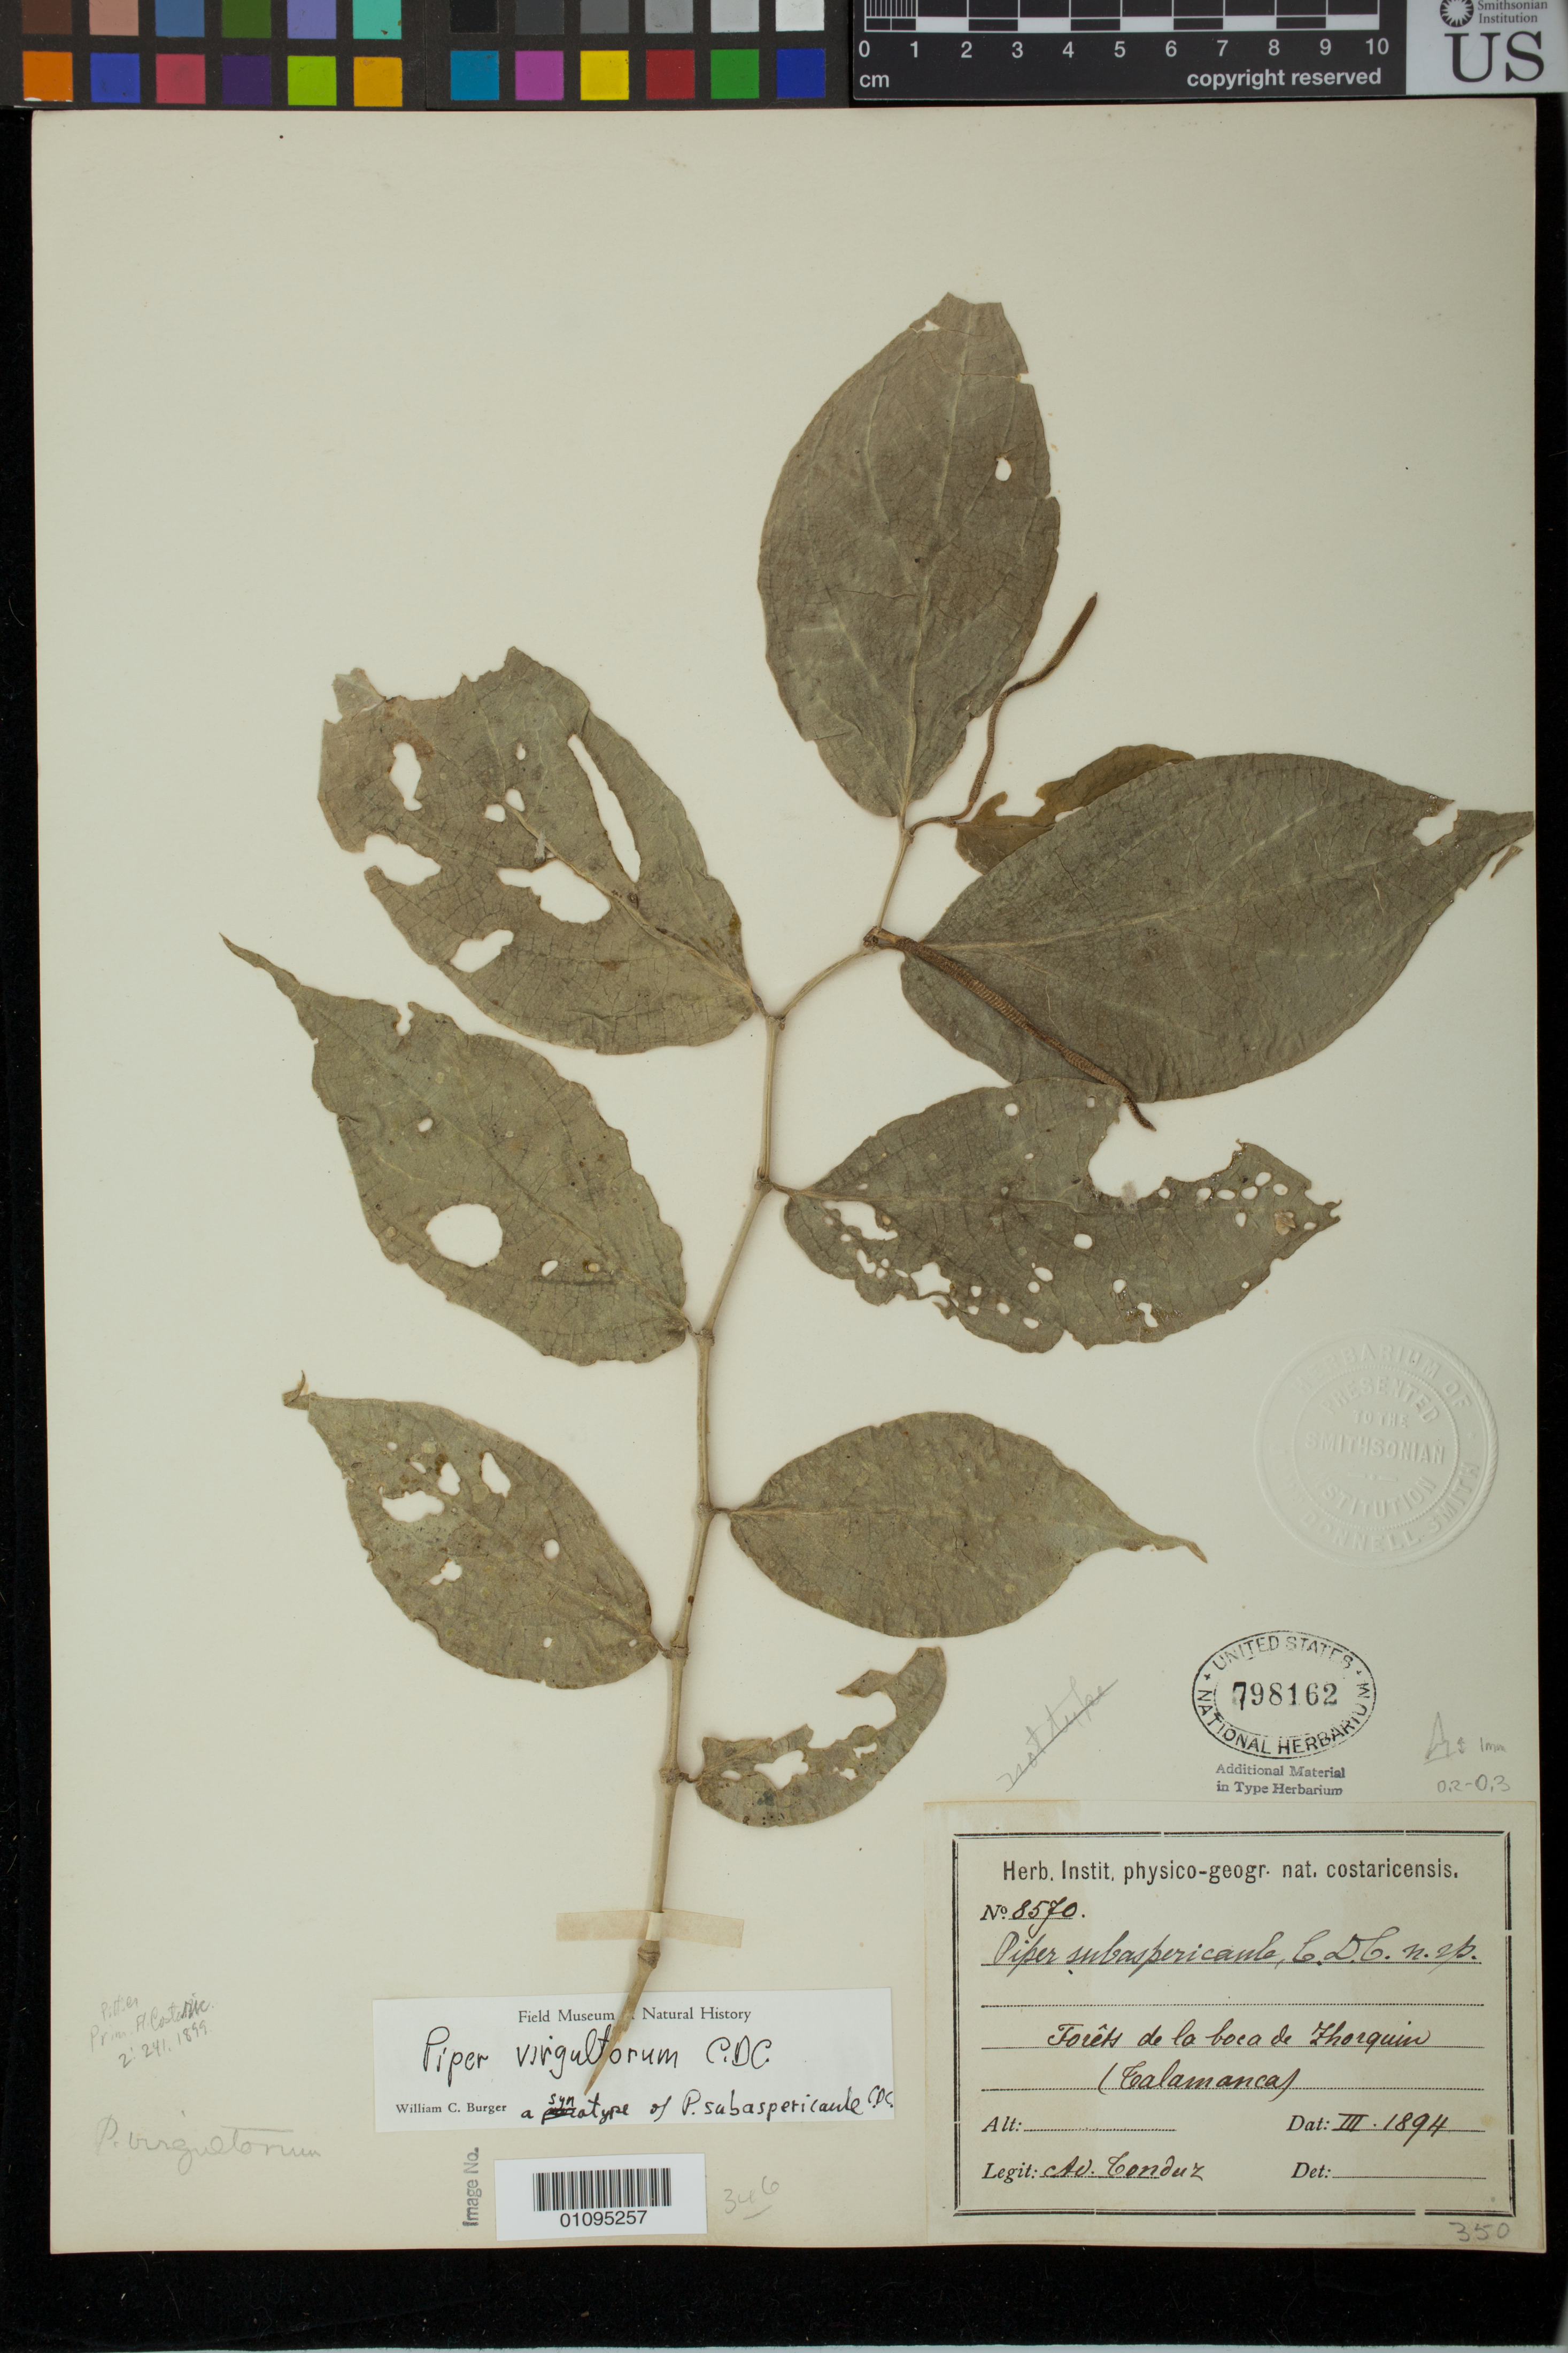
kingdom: Plantae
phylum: Tracheophyta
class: Magnoliopsida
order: Piperales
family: Piperaceae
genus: Piper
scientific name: Piper subaspericaule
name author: C. DC. in Pittier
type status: Syntype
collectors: A. Tonduz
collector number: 8570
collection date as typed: Mar 1894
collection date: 1894-03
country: Costa Rica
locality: Forêts de la boca de Zhorquin (Talamanca).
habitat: Forest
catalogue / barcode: US 798162